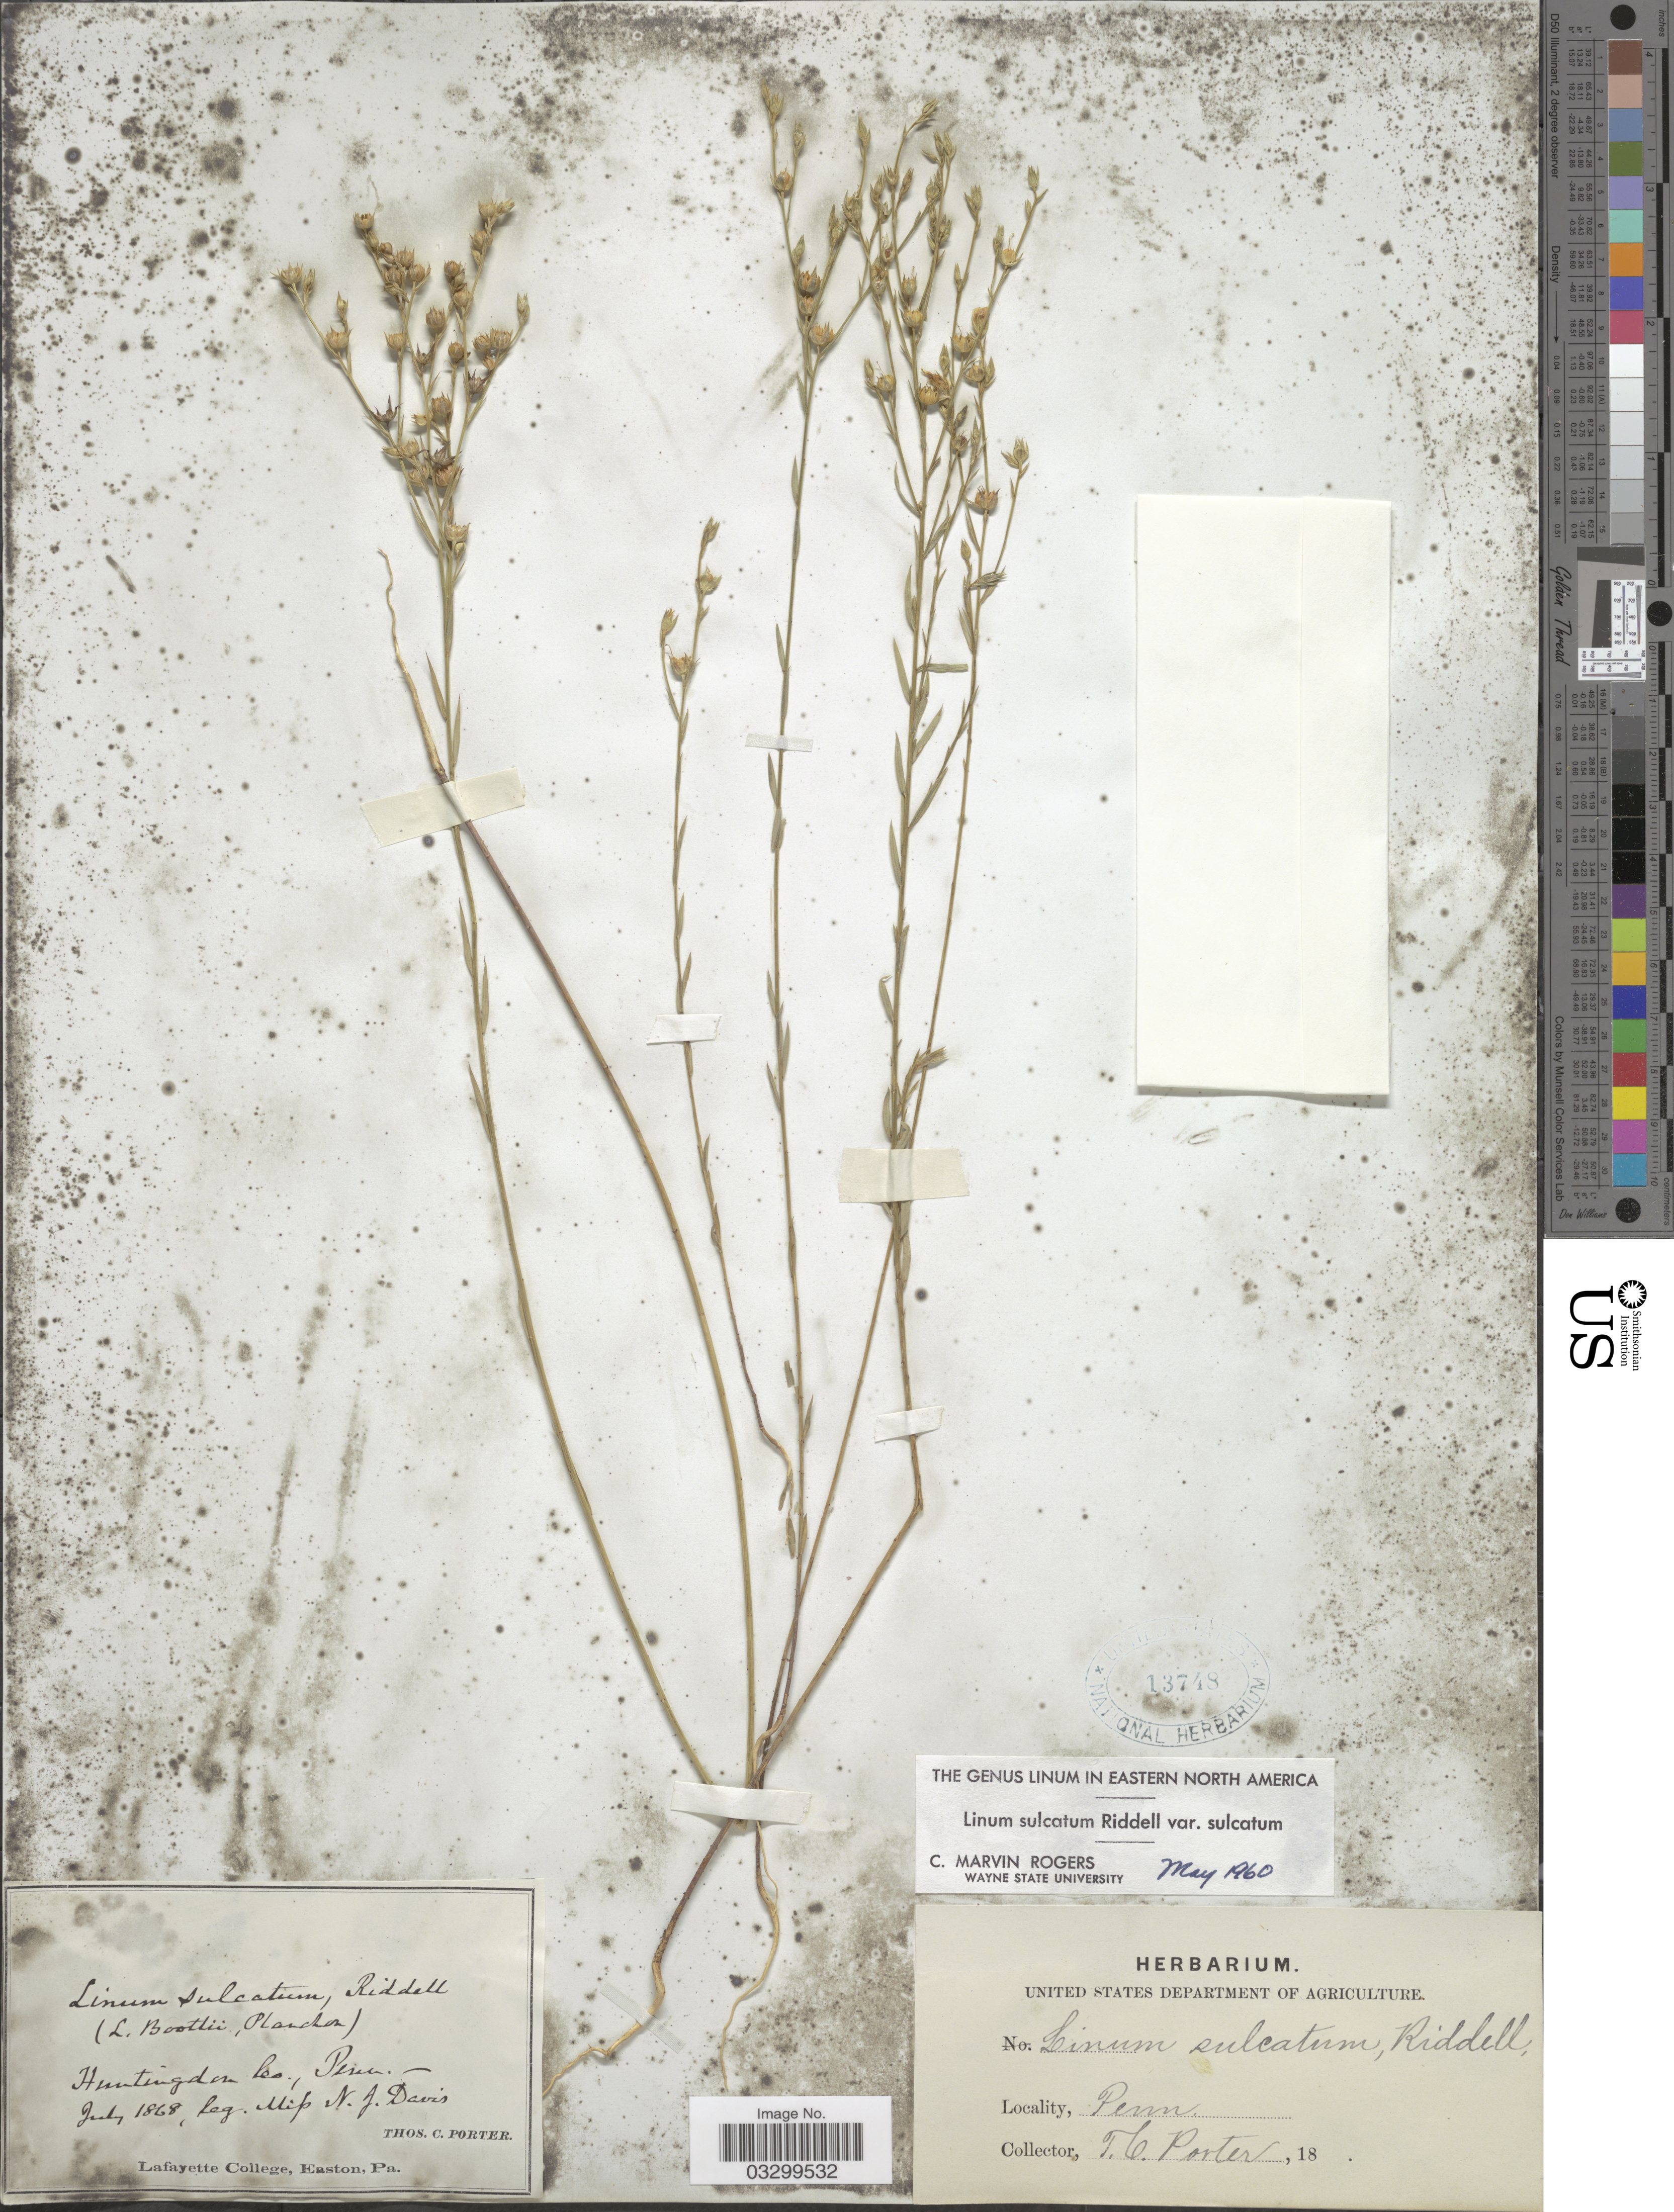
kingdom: Plantae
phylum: Tracheophyta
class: Magnoliopsida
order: Malpighiales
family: Linaceae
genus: Linum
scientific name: Linum sulcatum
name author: Riddell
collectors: N. Davis & T. Porter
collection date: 1868-07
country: United States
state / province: Pennsylvania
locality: Huntingdon Co.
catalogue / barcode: US 13748